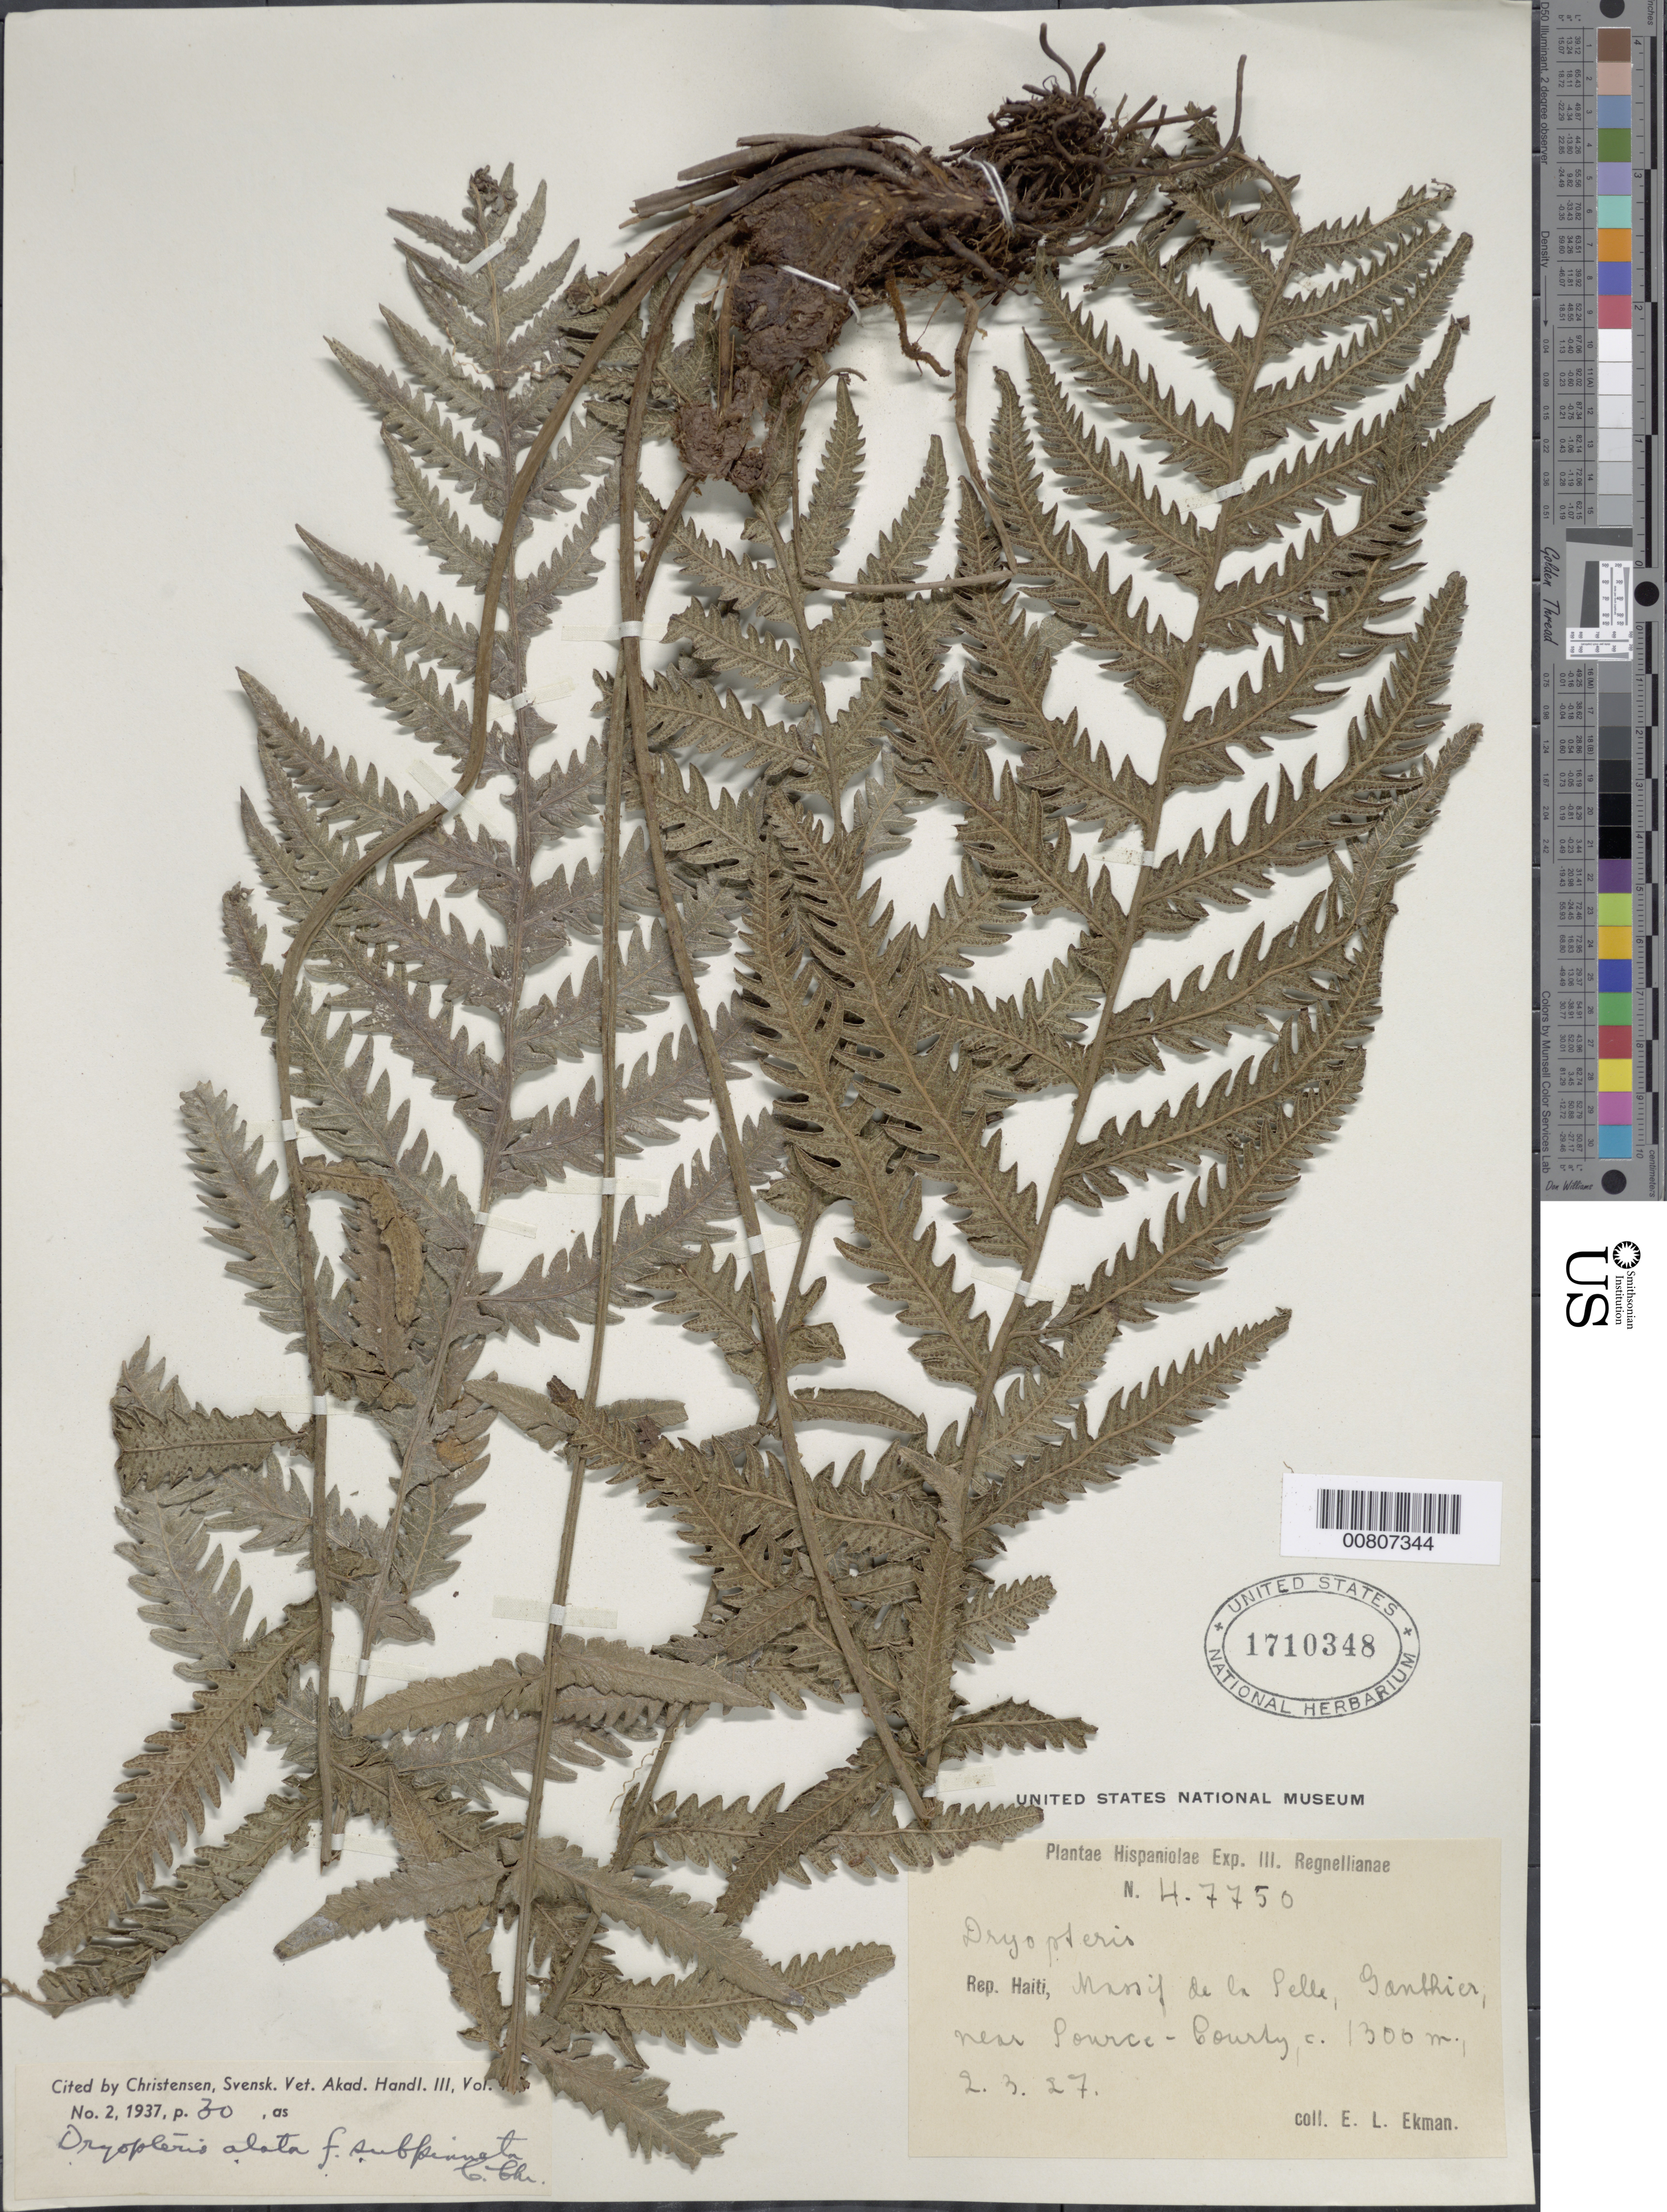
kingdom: Plantae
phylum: Tracheophyta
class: Polypodiopsida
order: Polypodiales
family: Thelypteridaceae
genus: Goniopteris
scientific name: Goniopteris alata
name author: (L.) Ching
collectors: E. L. Ekman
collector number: H 7750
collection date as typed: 02 Mar 1927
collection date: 1927-03-02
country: Haiti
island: Hispaniola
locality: Massif de la Selle, Gauthier, near Source-Courty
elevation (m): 1300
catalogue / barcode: US 1710348